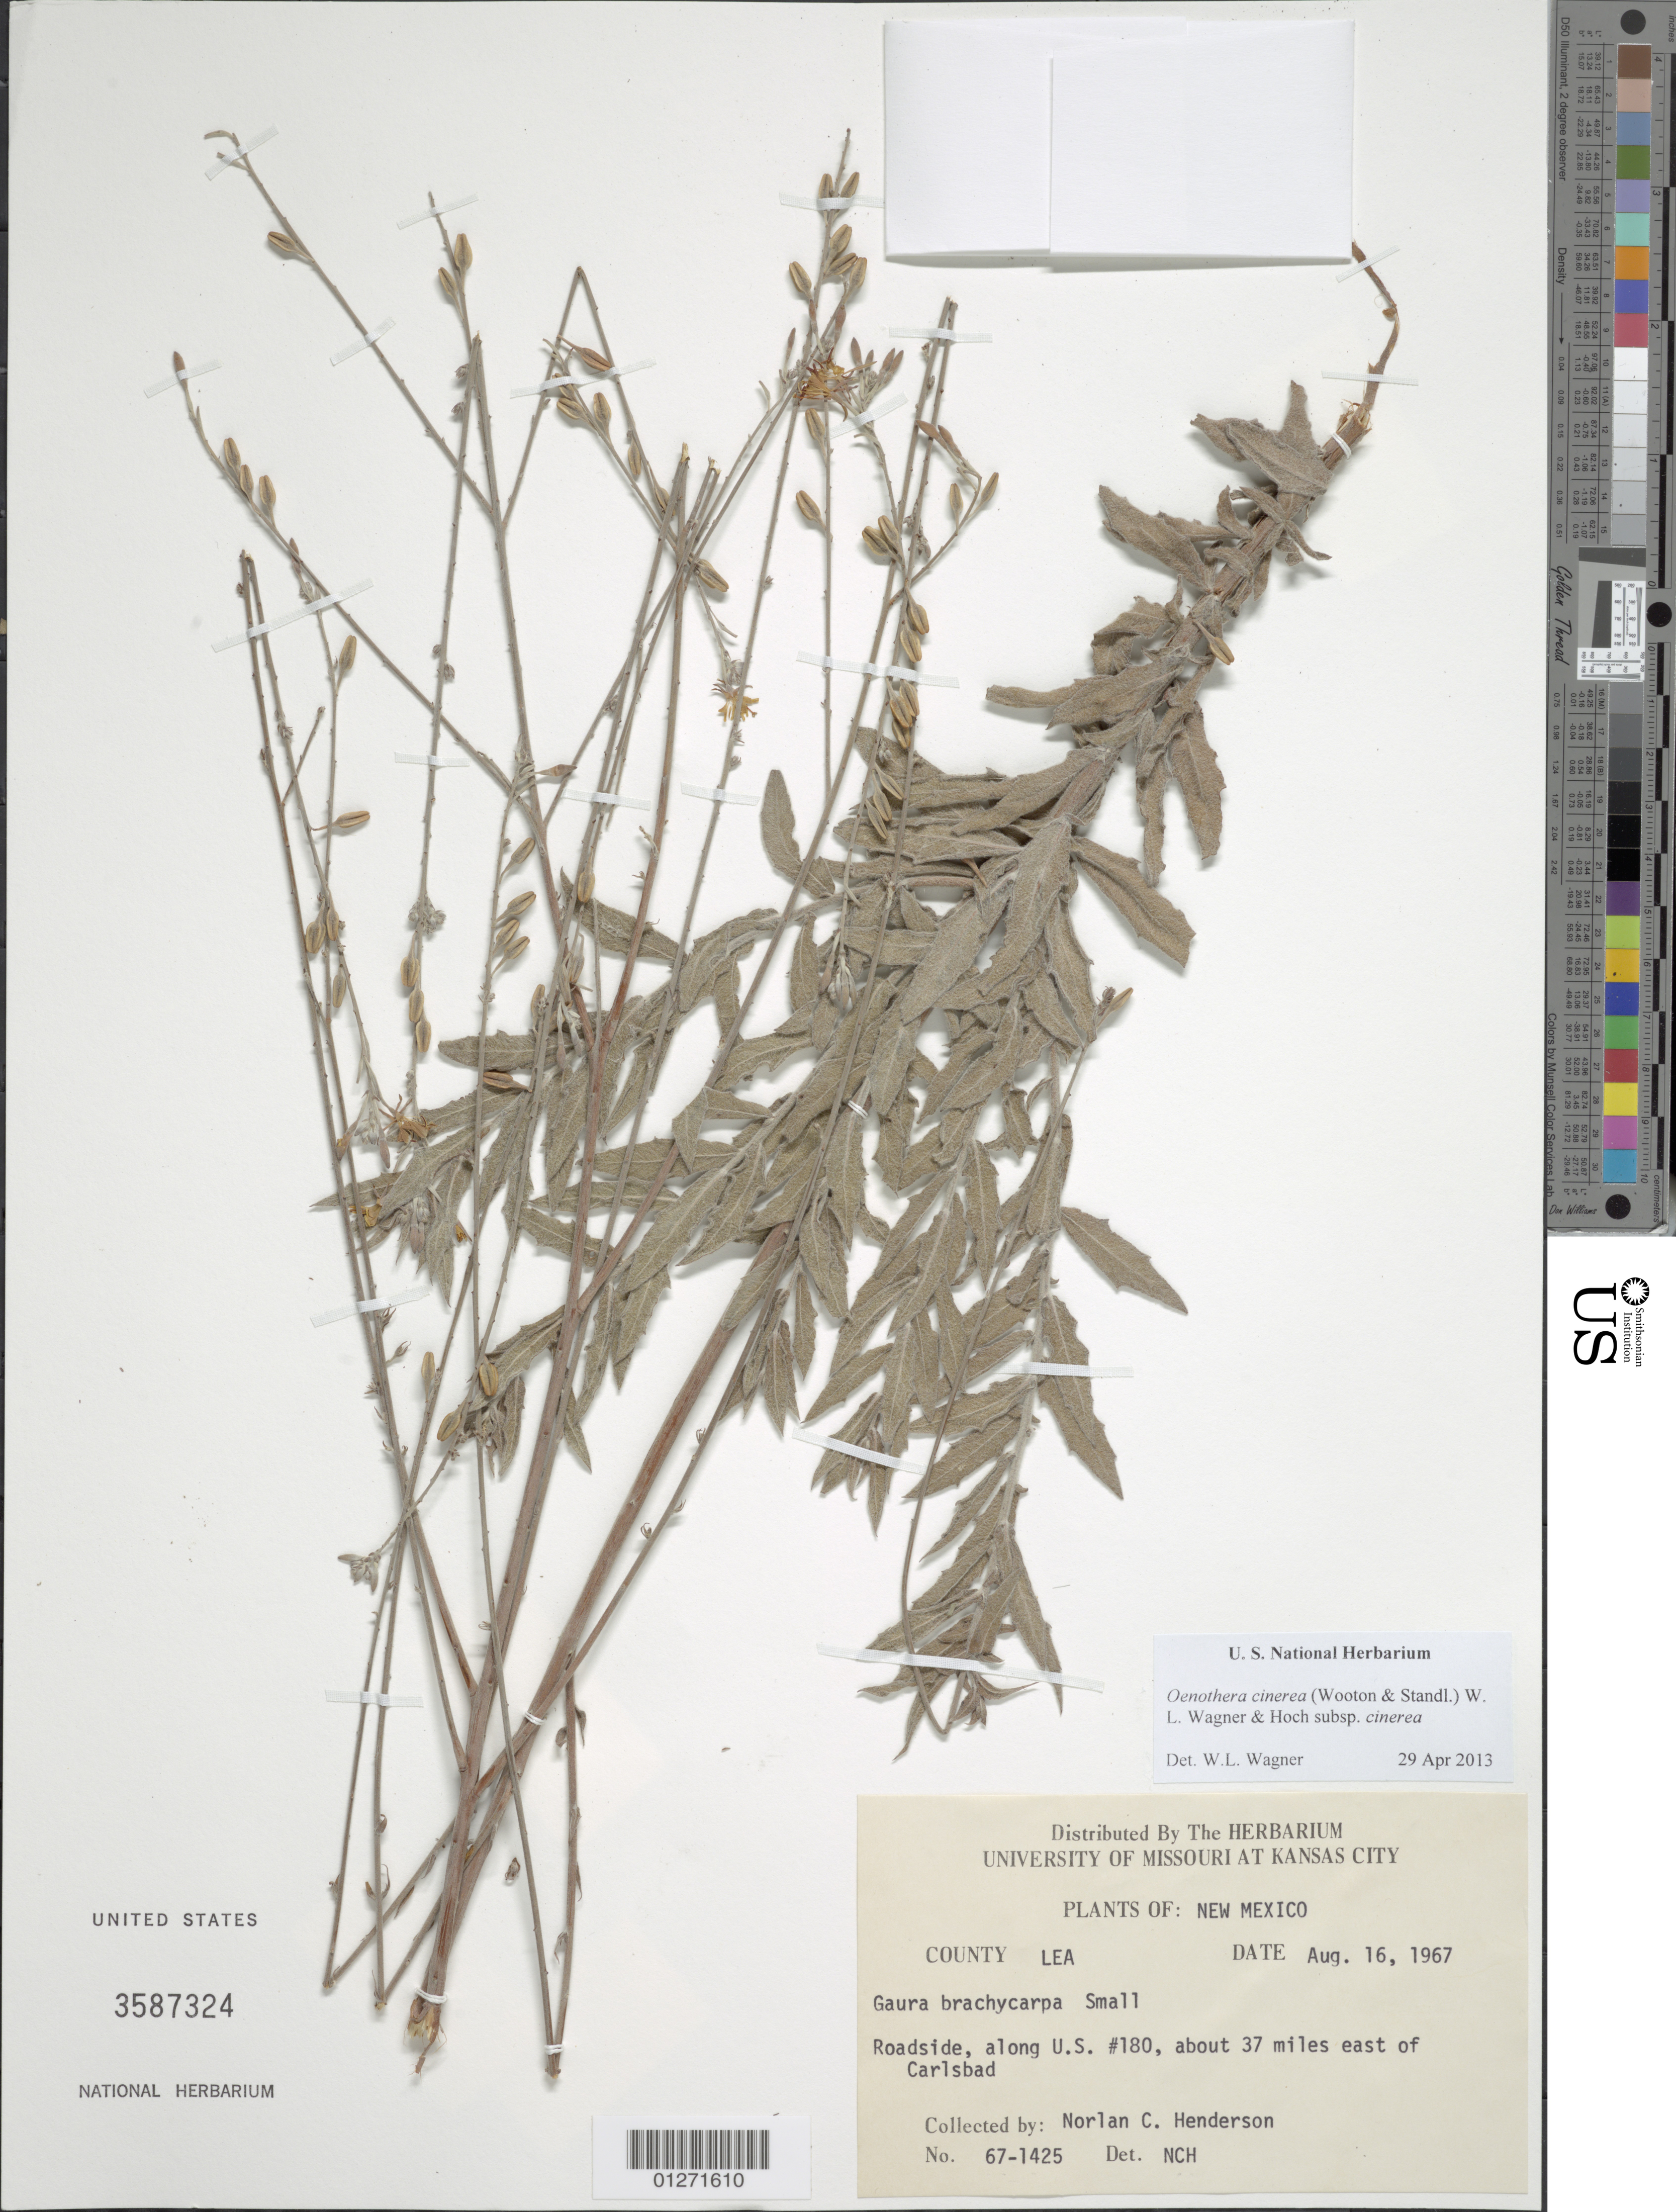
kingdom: Plantae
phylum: Tracheophyta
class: Magnoliopsida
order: Myrtales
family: Onagraceae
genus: Oenothera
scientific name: Oenothera cinerea subsp. cinerea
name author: (Wooton & Standl.) W.L. Wagner & Hoch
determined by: Wagner, W. L., (BOT), Smithsonian Institution - National Museum of Natural History (UNITED STATES)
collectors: N. C. Henderson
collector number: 67-1425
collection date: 1967-08-16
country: United States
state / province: New Mexico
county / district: Eddy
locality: along US # 180, about 37 miles east of Carlsbad.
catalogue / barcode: US 3587324